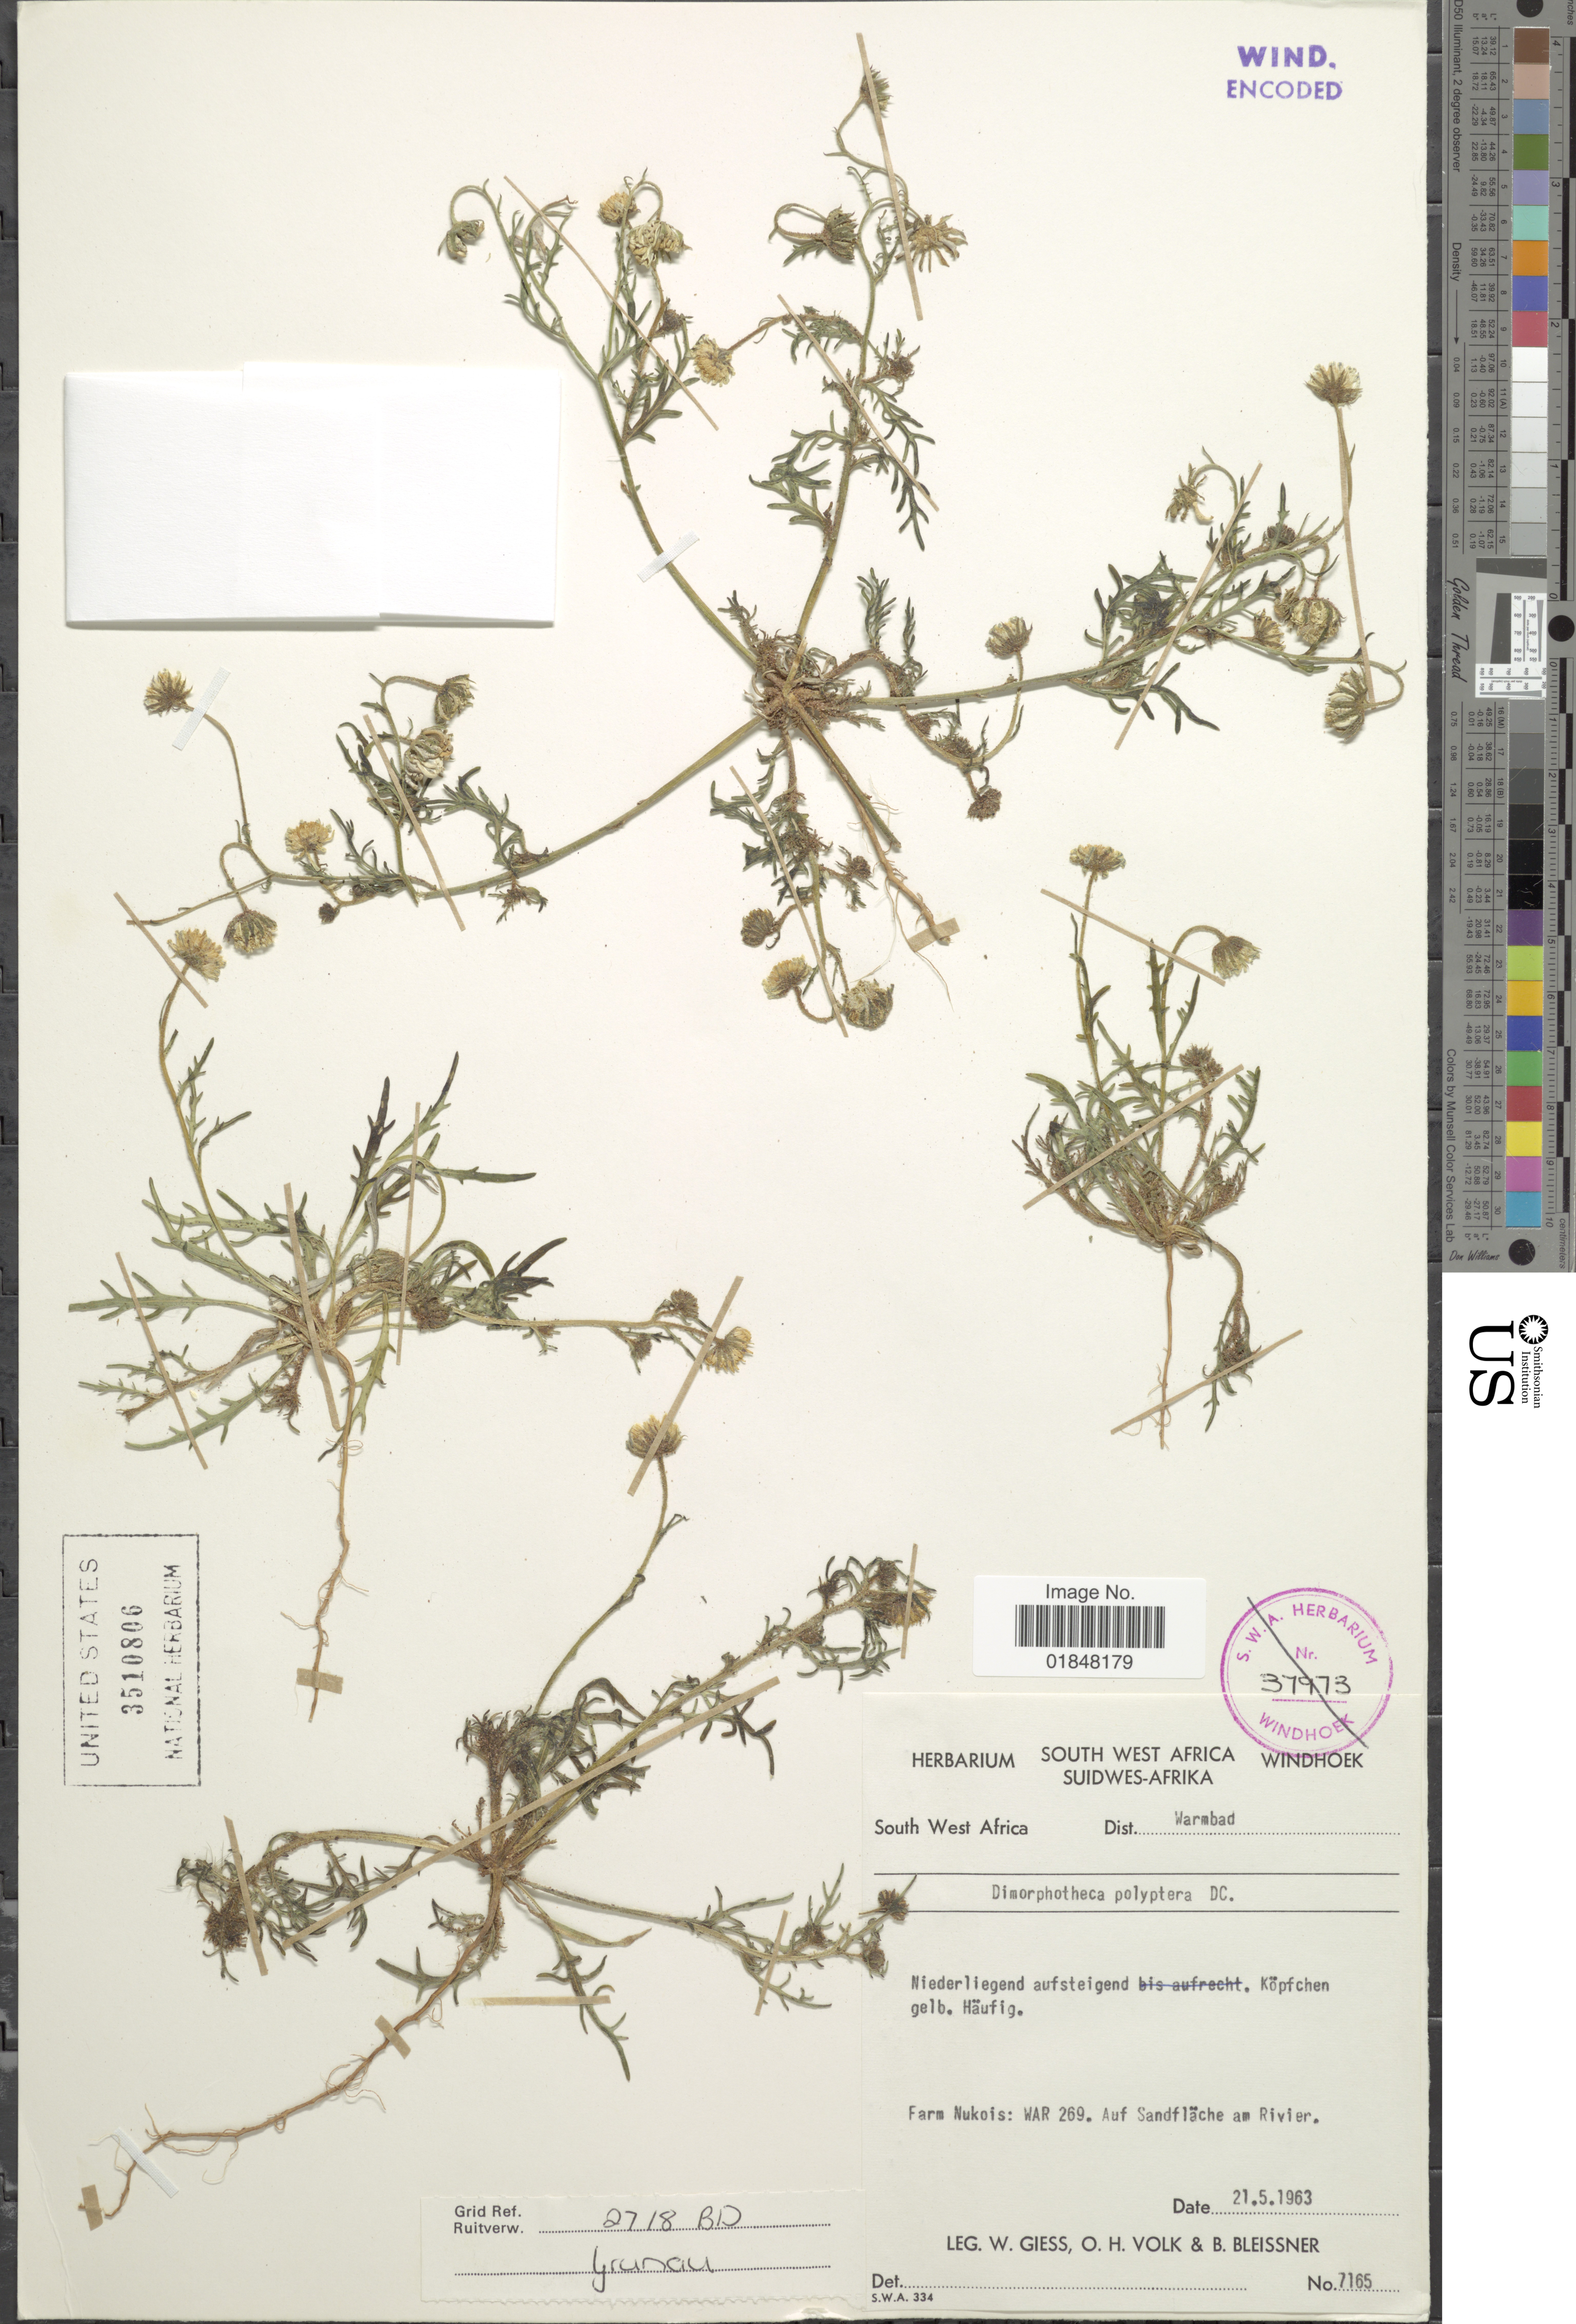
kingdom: Plantae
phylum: Tracheophyta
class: Magnoliopsida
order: Asterales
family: Asteraceae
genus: Osteospermum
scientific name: Osteospermum polypterum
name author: (DC.) Sadler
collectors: W. Giess, O. Volk & B. Bleissner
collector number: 7165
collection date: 1963-05-21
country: Namibia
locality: South West Africa,Dist. Warmbad, Farm Nukois: WAR 269. Auf Sandflache am Rivier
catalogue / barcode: US 3510806